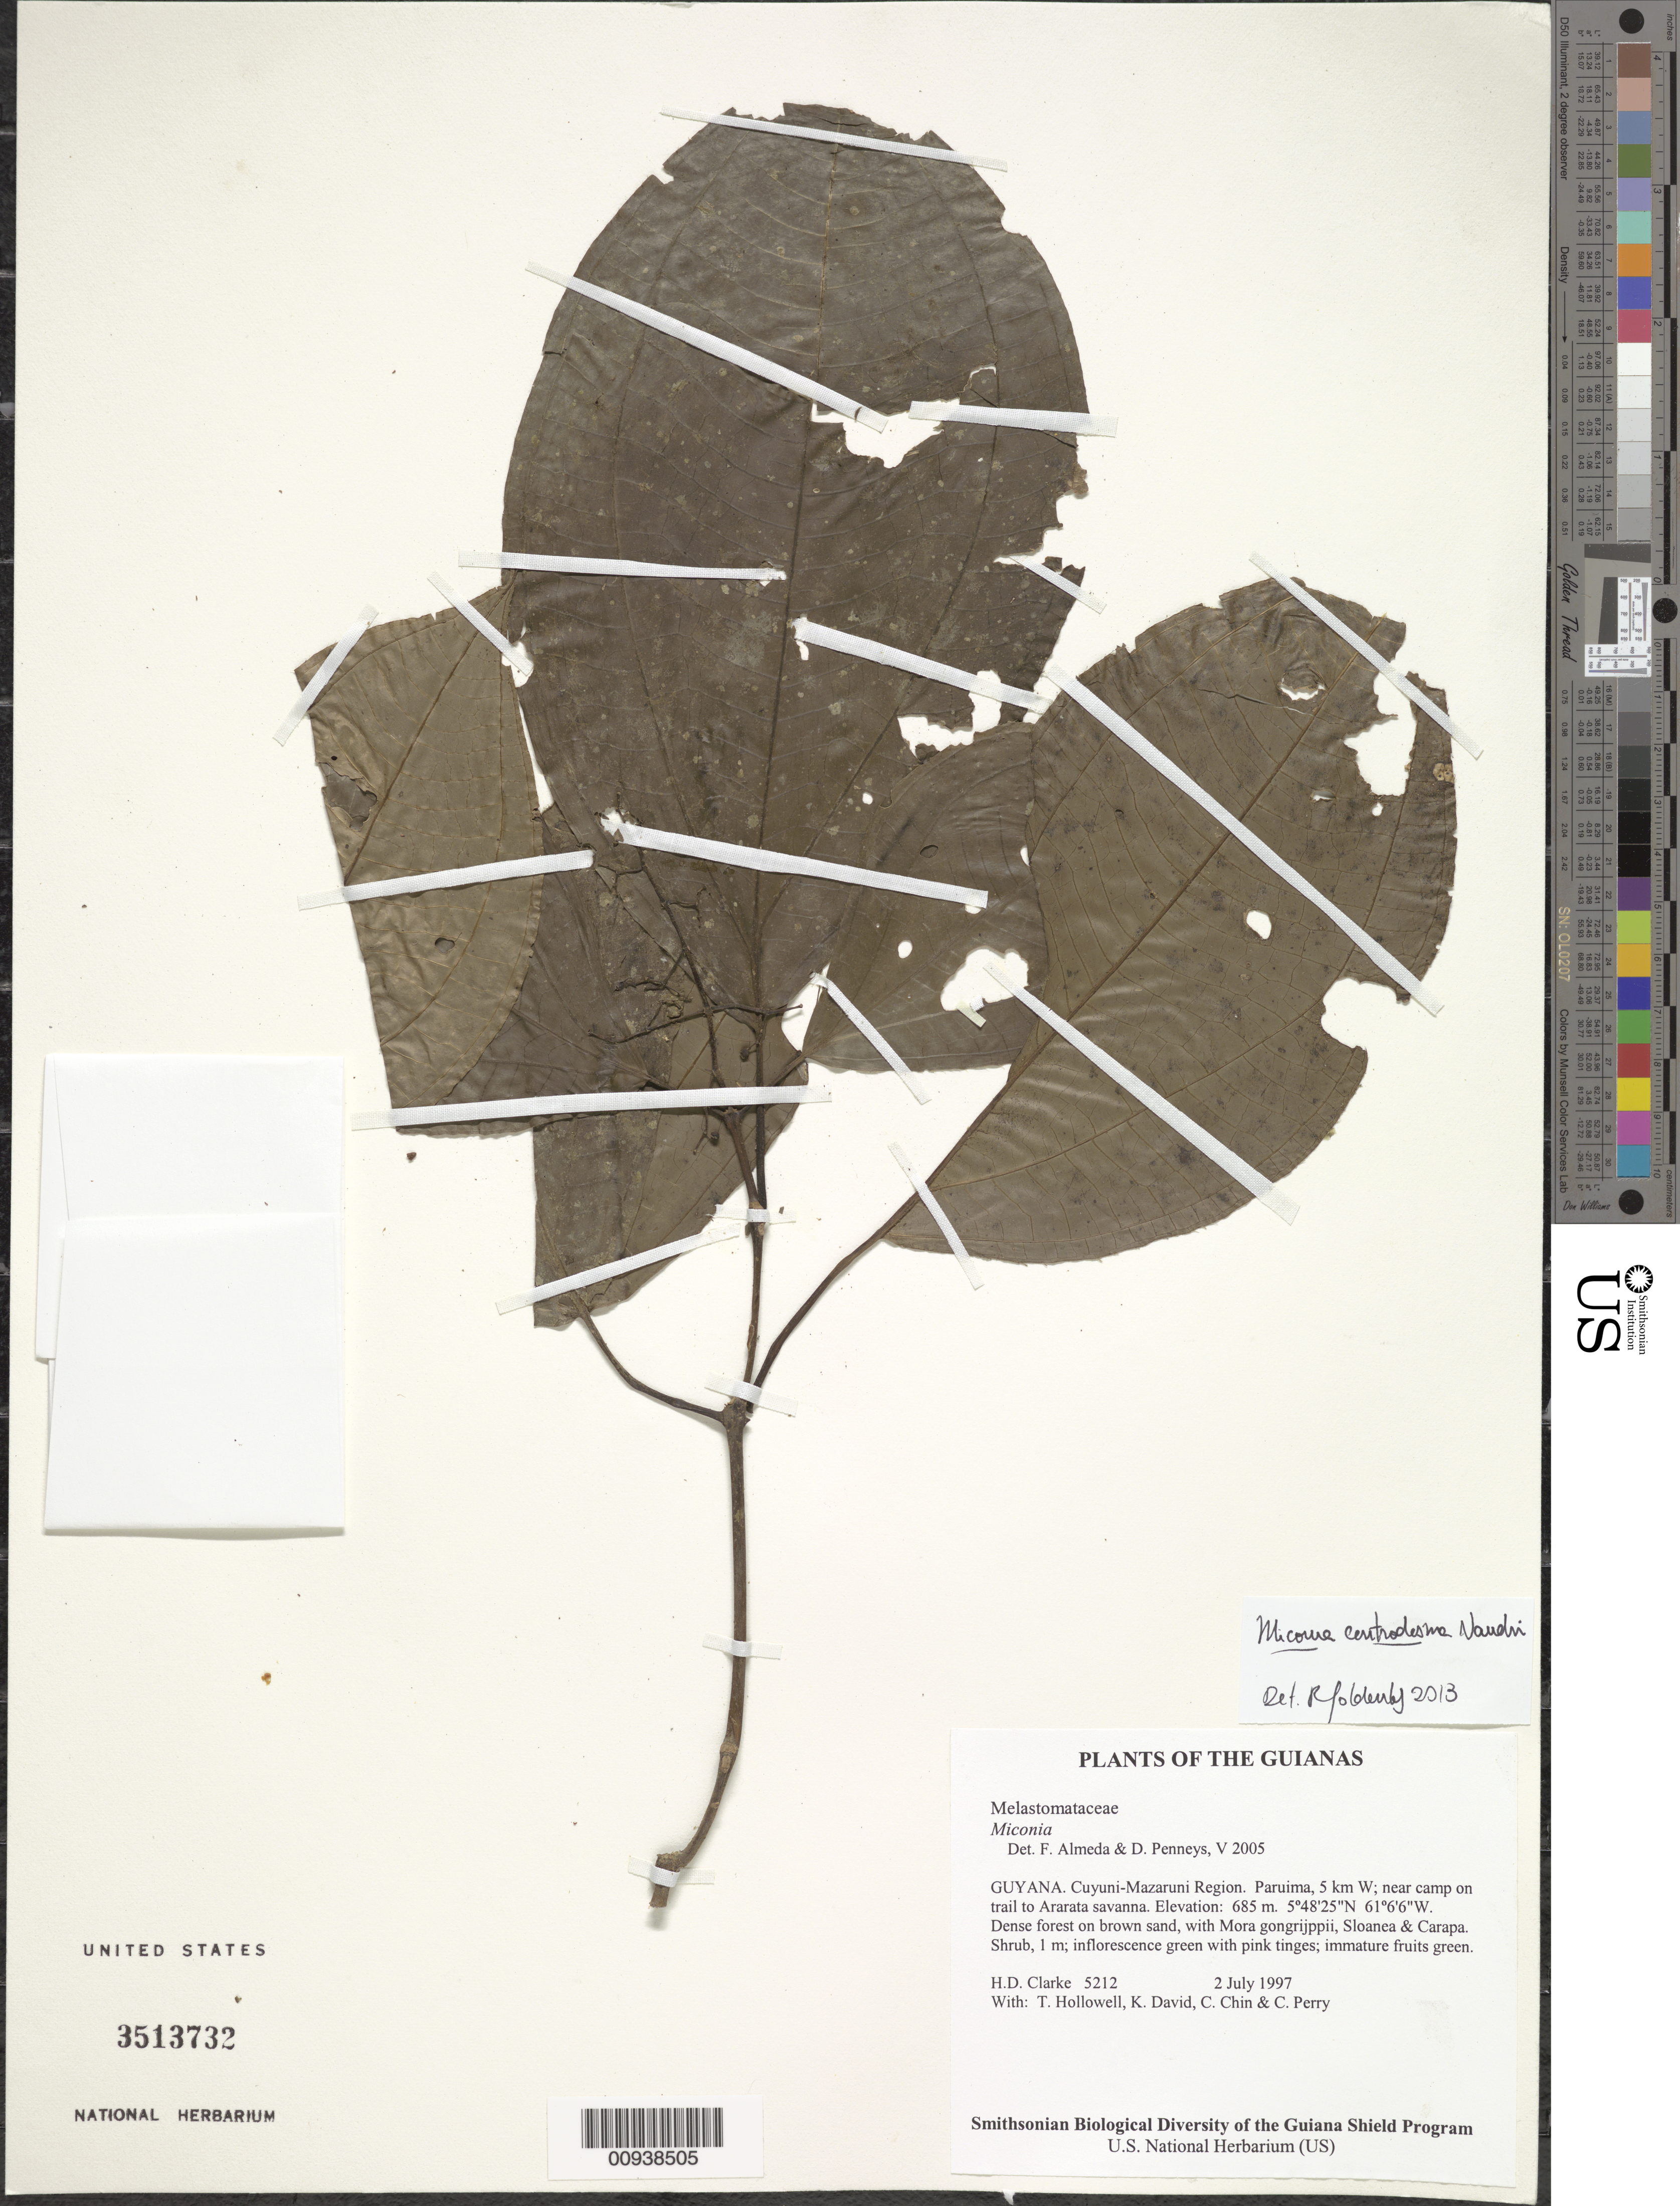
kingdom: Plantae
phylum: Tracheophyta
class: Magnoliopsida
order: Myrtales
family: Melastomataceae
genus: Miconia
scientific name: Miconia centrodesma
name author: Naudin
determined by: Goldenberg, R.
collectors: H. D. Clarke, T. Hollowell, K. David, C. Chin & C. Perry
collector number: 5212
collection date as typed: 2 July 1997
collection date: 1997-07-02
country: Guyana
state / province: Cuyuni-Mazaruni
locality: Paruima, 5 km W; near camp on trail to Ararata savanna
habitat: Dense forest on brown sand, with Mora gongrijppii, Sloanea & Carapa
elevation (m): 685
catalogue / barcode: US 3513732